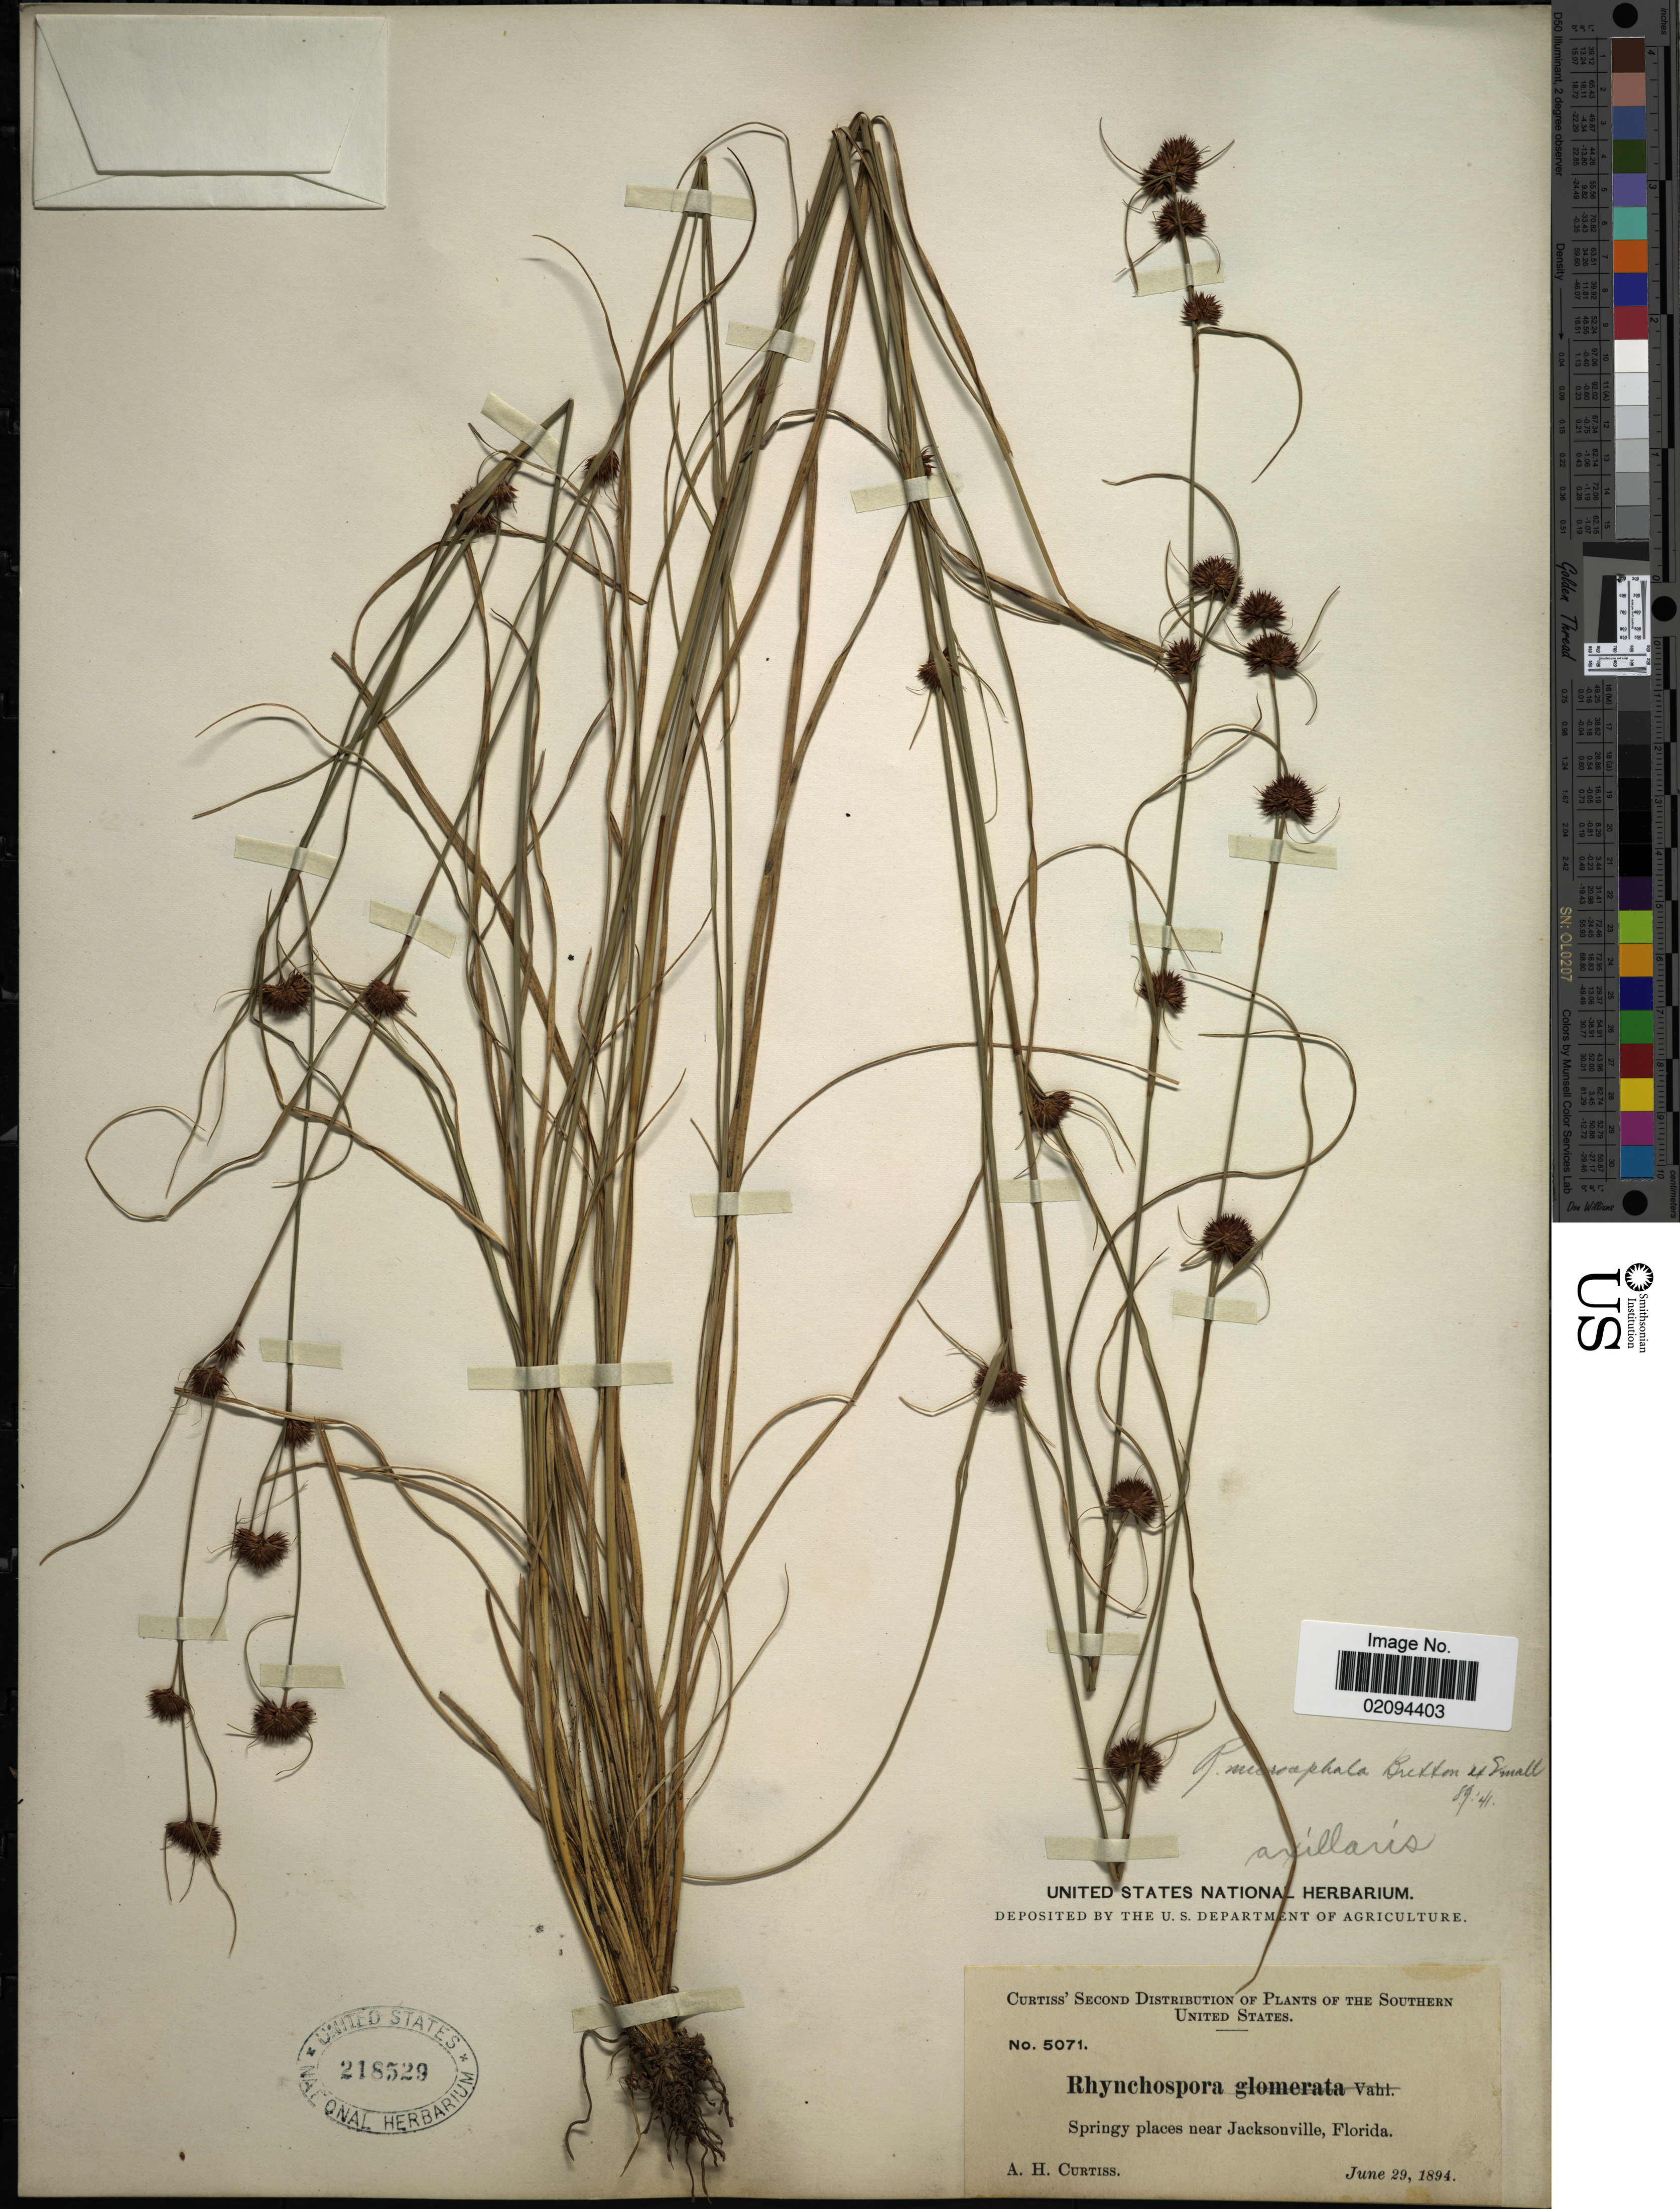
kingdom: Plantae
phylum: Tracheophyta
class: Liliopsida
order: Poales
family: Cyperaceae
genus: Rhynchospora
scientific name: Rhynchospora microcephala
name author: (Britton) Britton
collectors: A. H. Curtiss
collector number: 5071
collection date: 1894-06-29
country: United States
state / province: Florida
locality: Southern United States. Springy places near Jacksonville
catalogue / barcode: US 218529